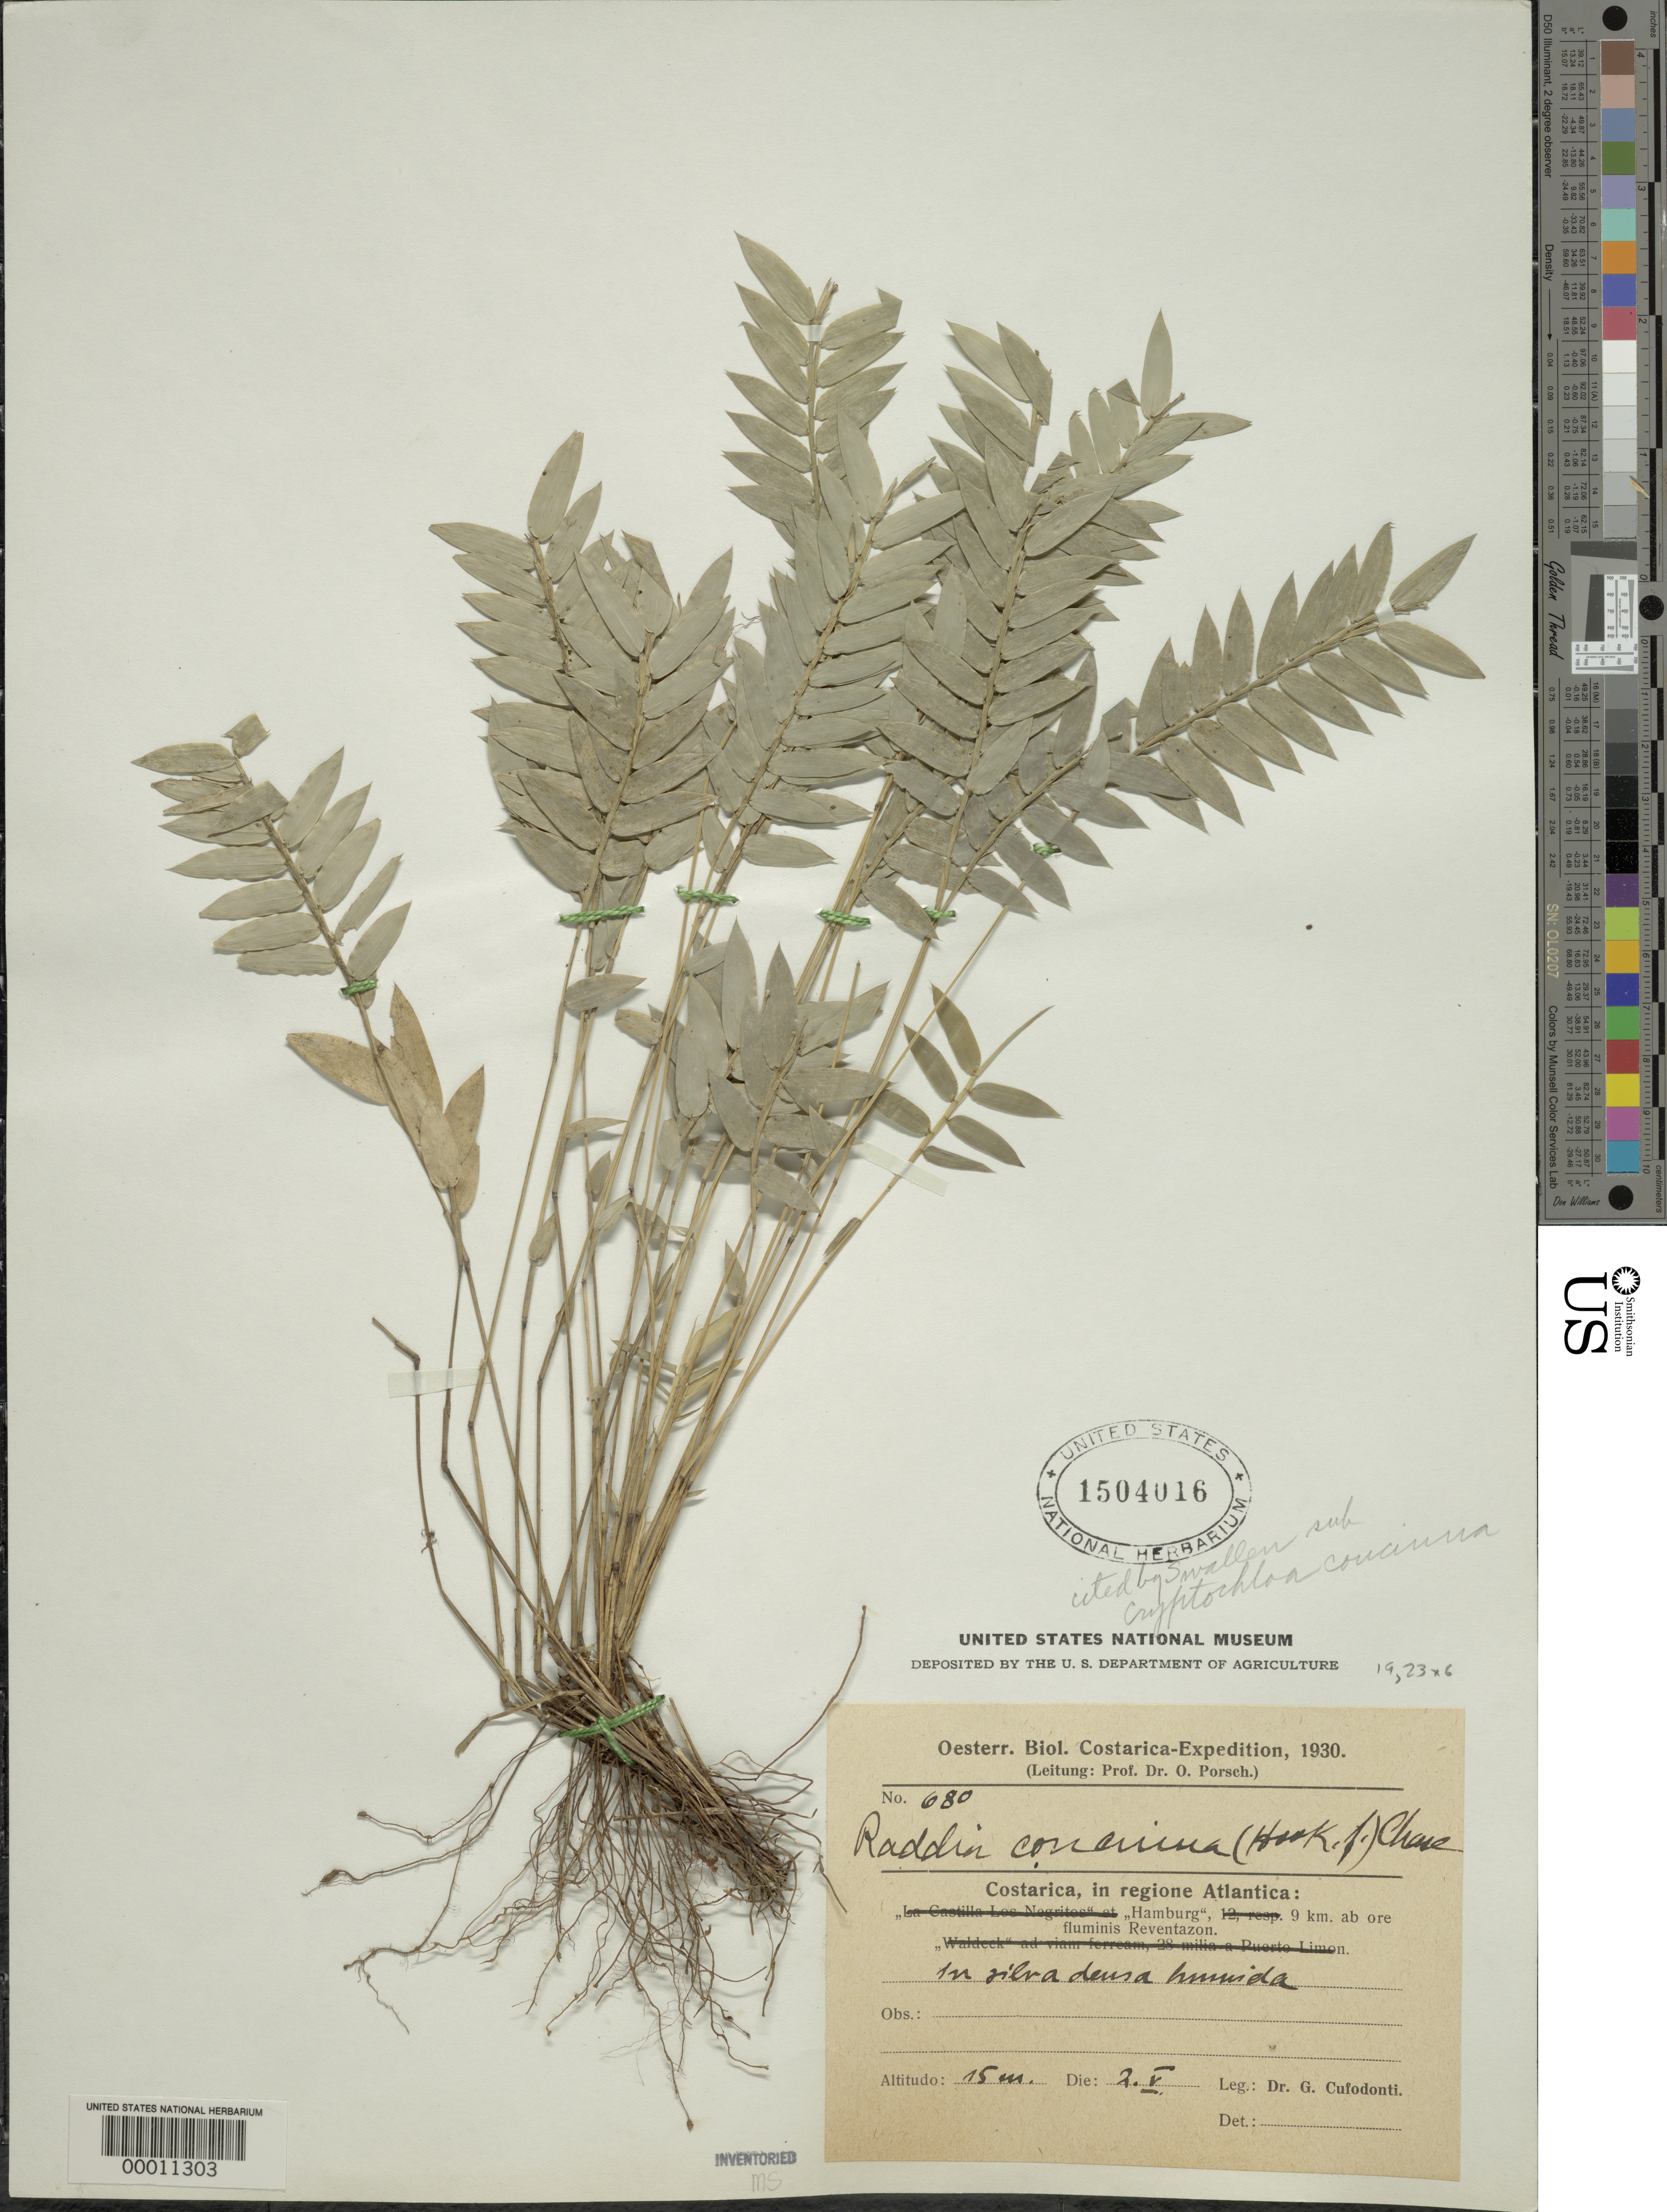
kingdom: Plantae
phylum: Tracheophyta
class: Liliopsida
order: Poales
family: Poaceae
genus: Cryptochloa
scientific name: Cryptochloa concinna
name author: (Hook. f.) Swallen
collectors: G. Cufodontis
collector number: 680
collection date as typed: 02 May 1930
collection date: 1930-05-02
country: Costa Rica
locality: Hamburg, Reventazon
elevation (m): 15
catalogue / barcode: US 1504016